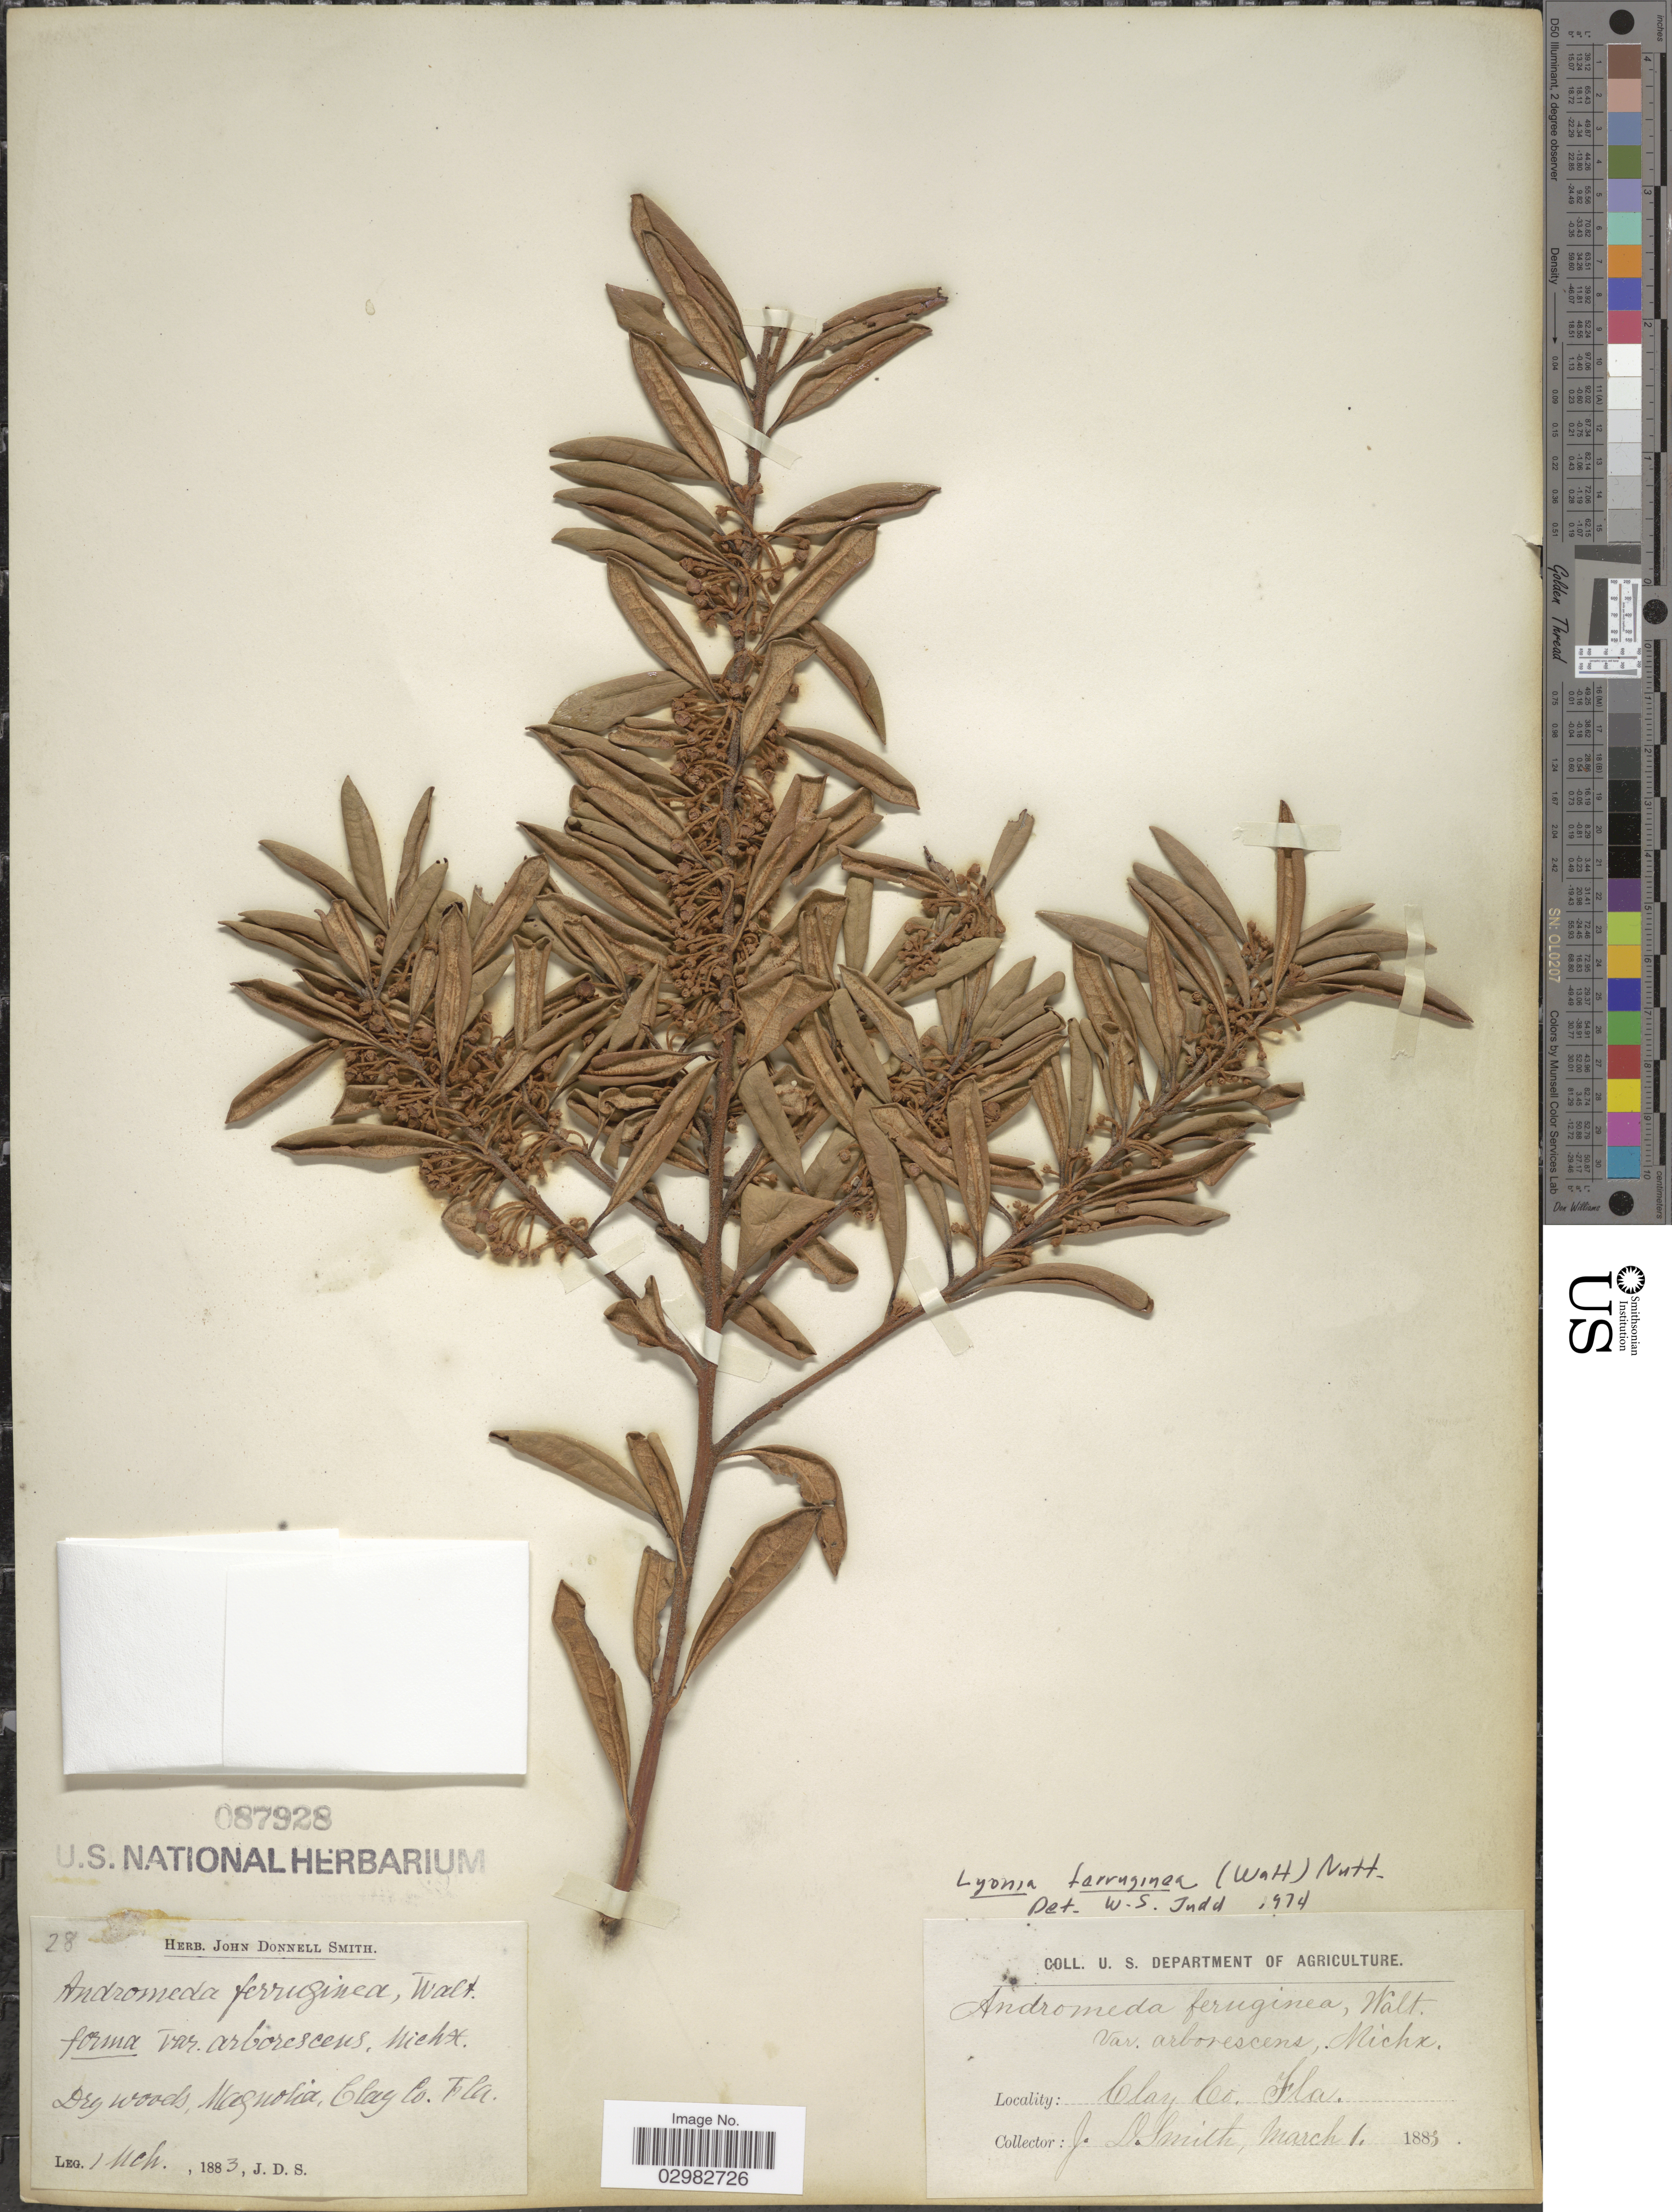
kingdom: Plantae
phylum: Tracheophyta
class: Magnoliopsida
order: Ericales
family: Ericaceae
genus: Lyonia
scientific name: Lyonia ferruginea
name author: (Walter) Nutt.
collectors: J. Donnell Smith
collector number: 28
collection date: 1883-03-01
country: United States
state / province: Florida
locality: Dry woods, Magnolia, Clay Co.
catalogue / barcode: US 87928